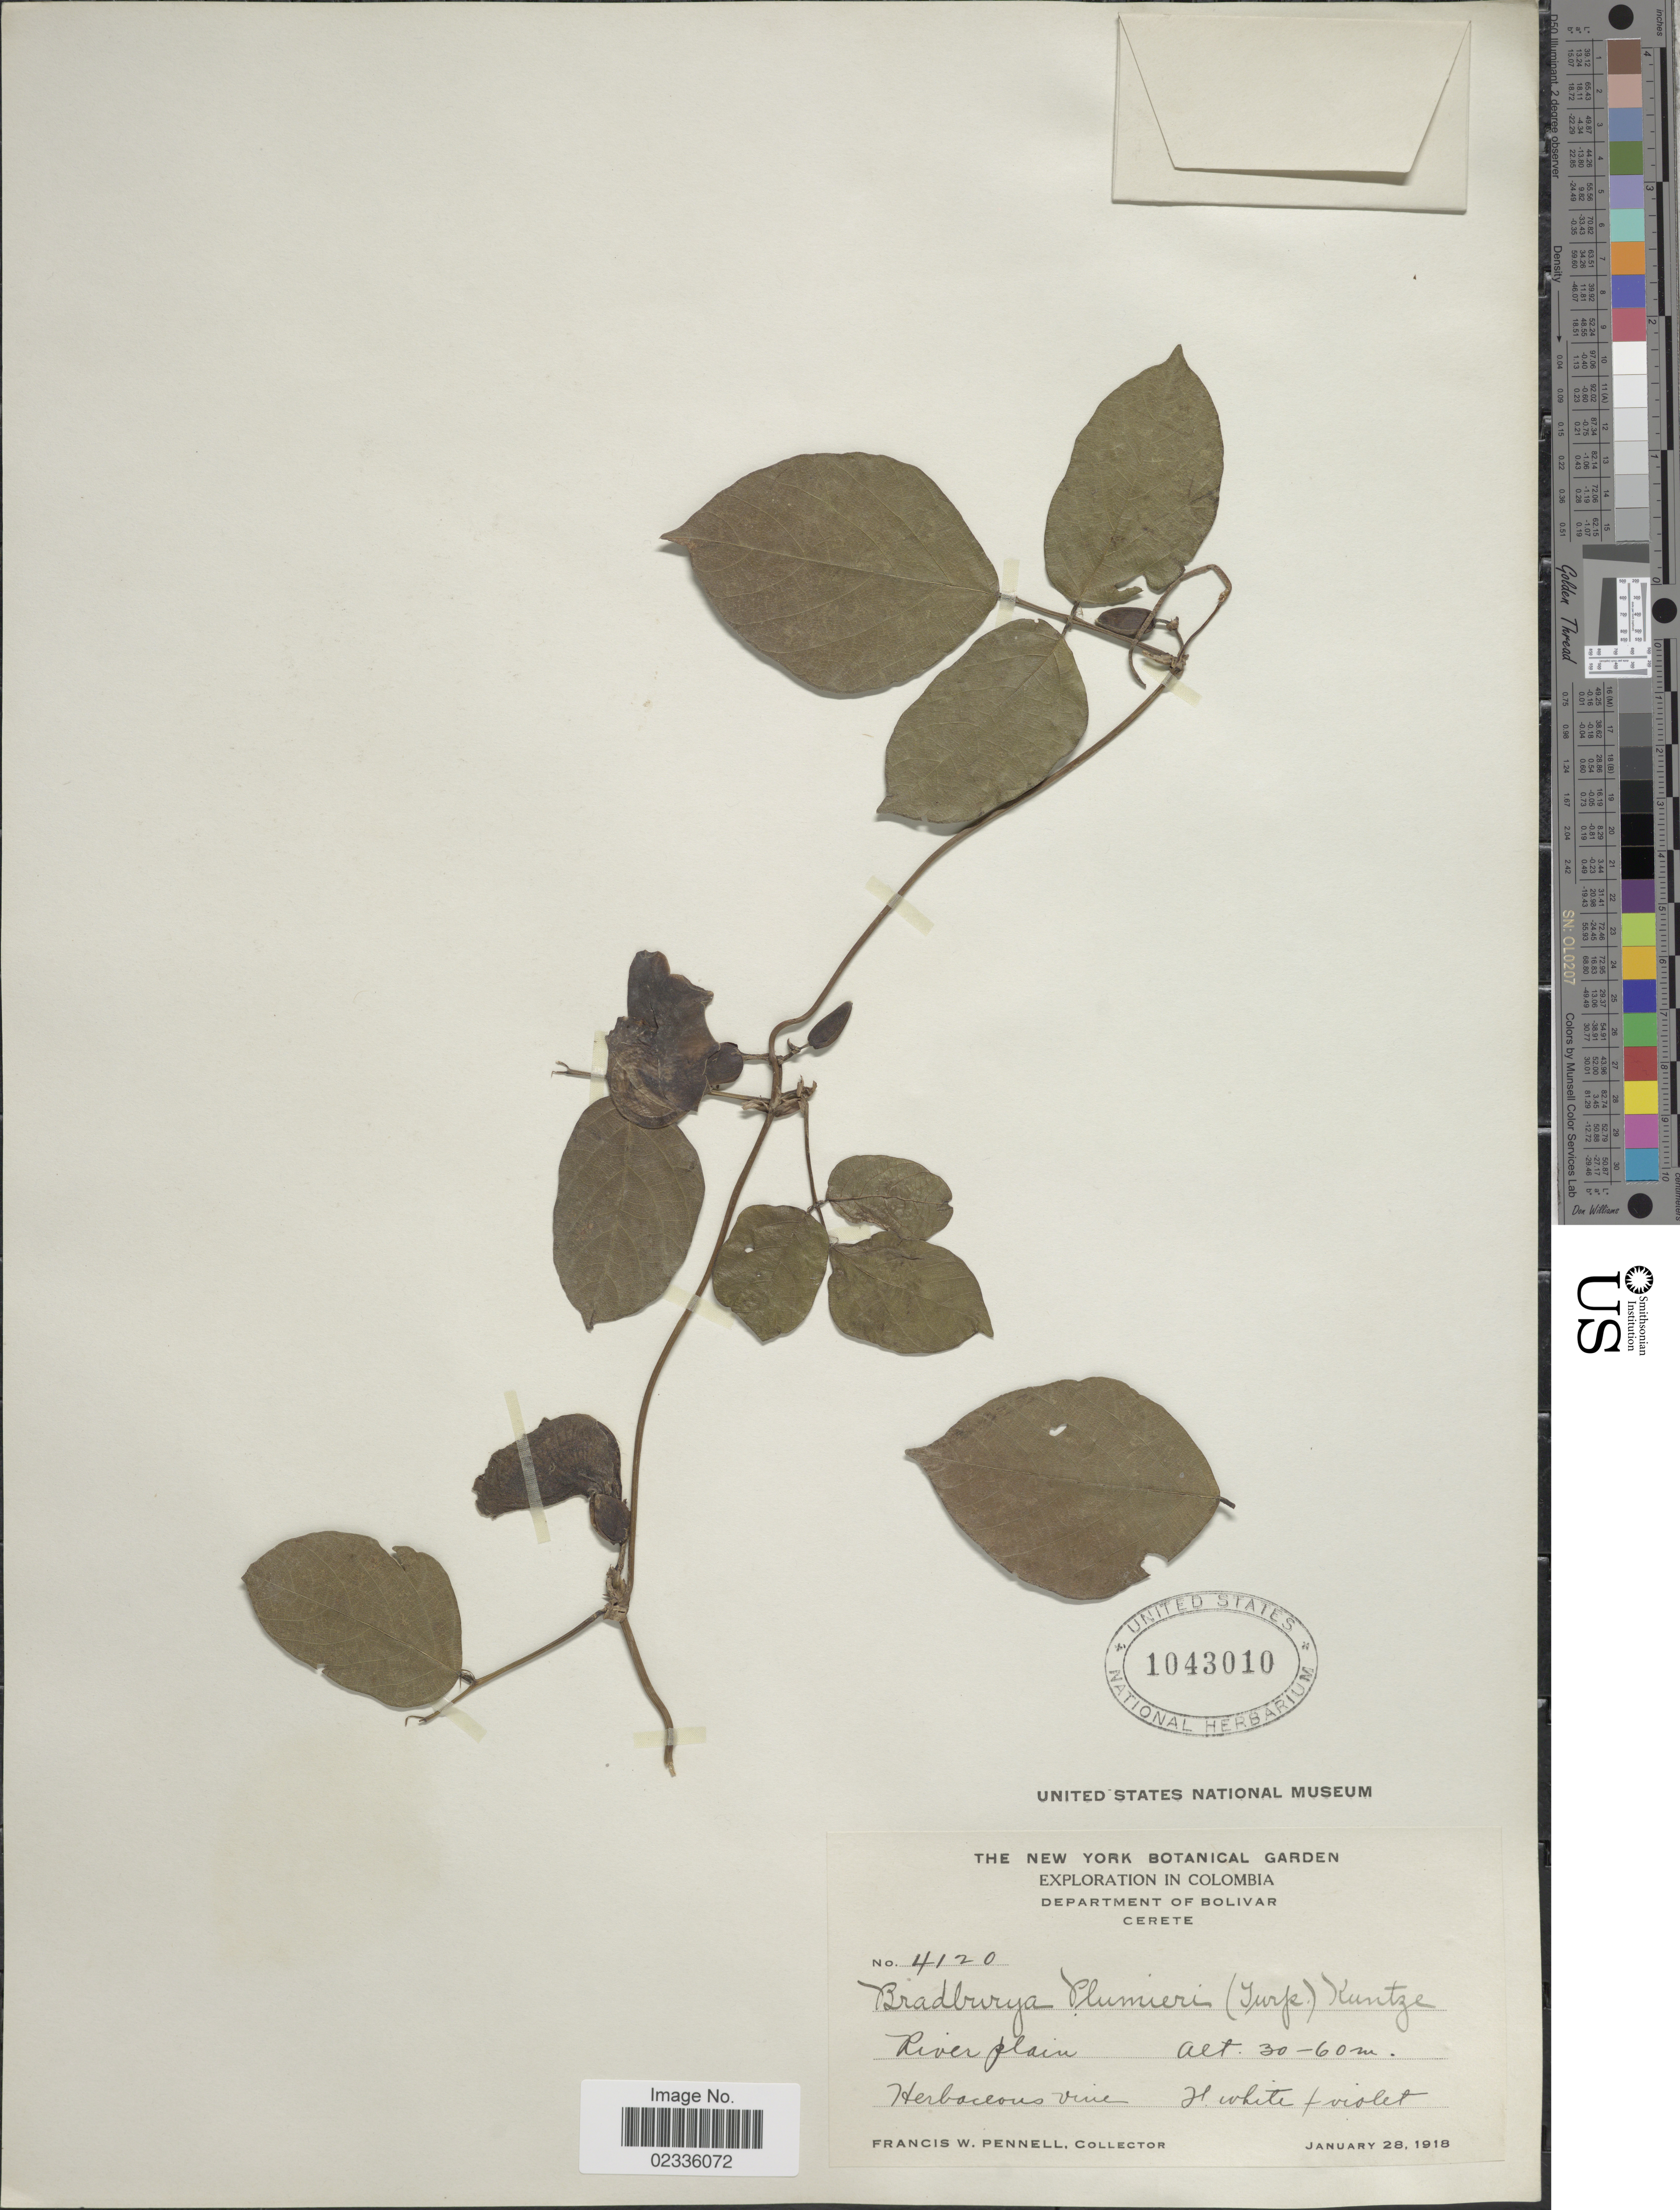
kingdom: Plantae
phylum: Tracheophyta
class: Magnoliopsida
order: Fabales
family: Fabaceae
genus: Centrosema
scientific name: Centrosema plumieri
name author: (Turpin ex Pers.) Benth.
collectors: F. W. Pennell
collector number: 4120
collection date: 1918-01-28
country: Colombia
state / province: Bolívar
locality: Department of Bolivar Cerete. River plain.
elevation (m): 30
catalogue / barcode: US 1043010